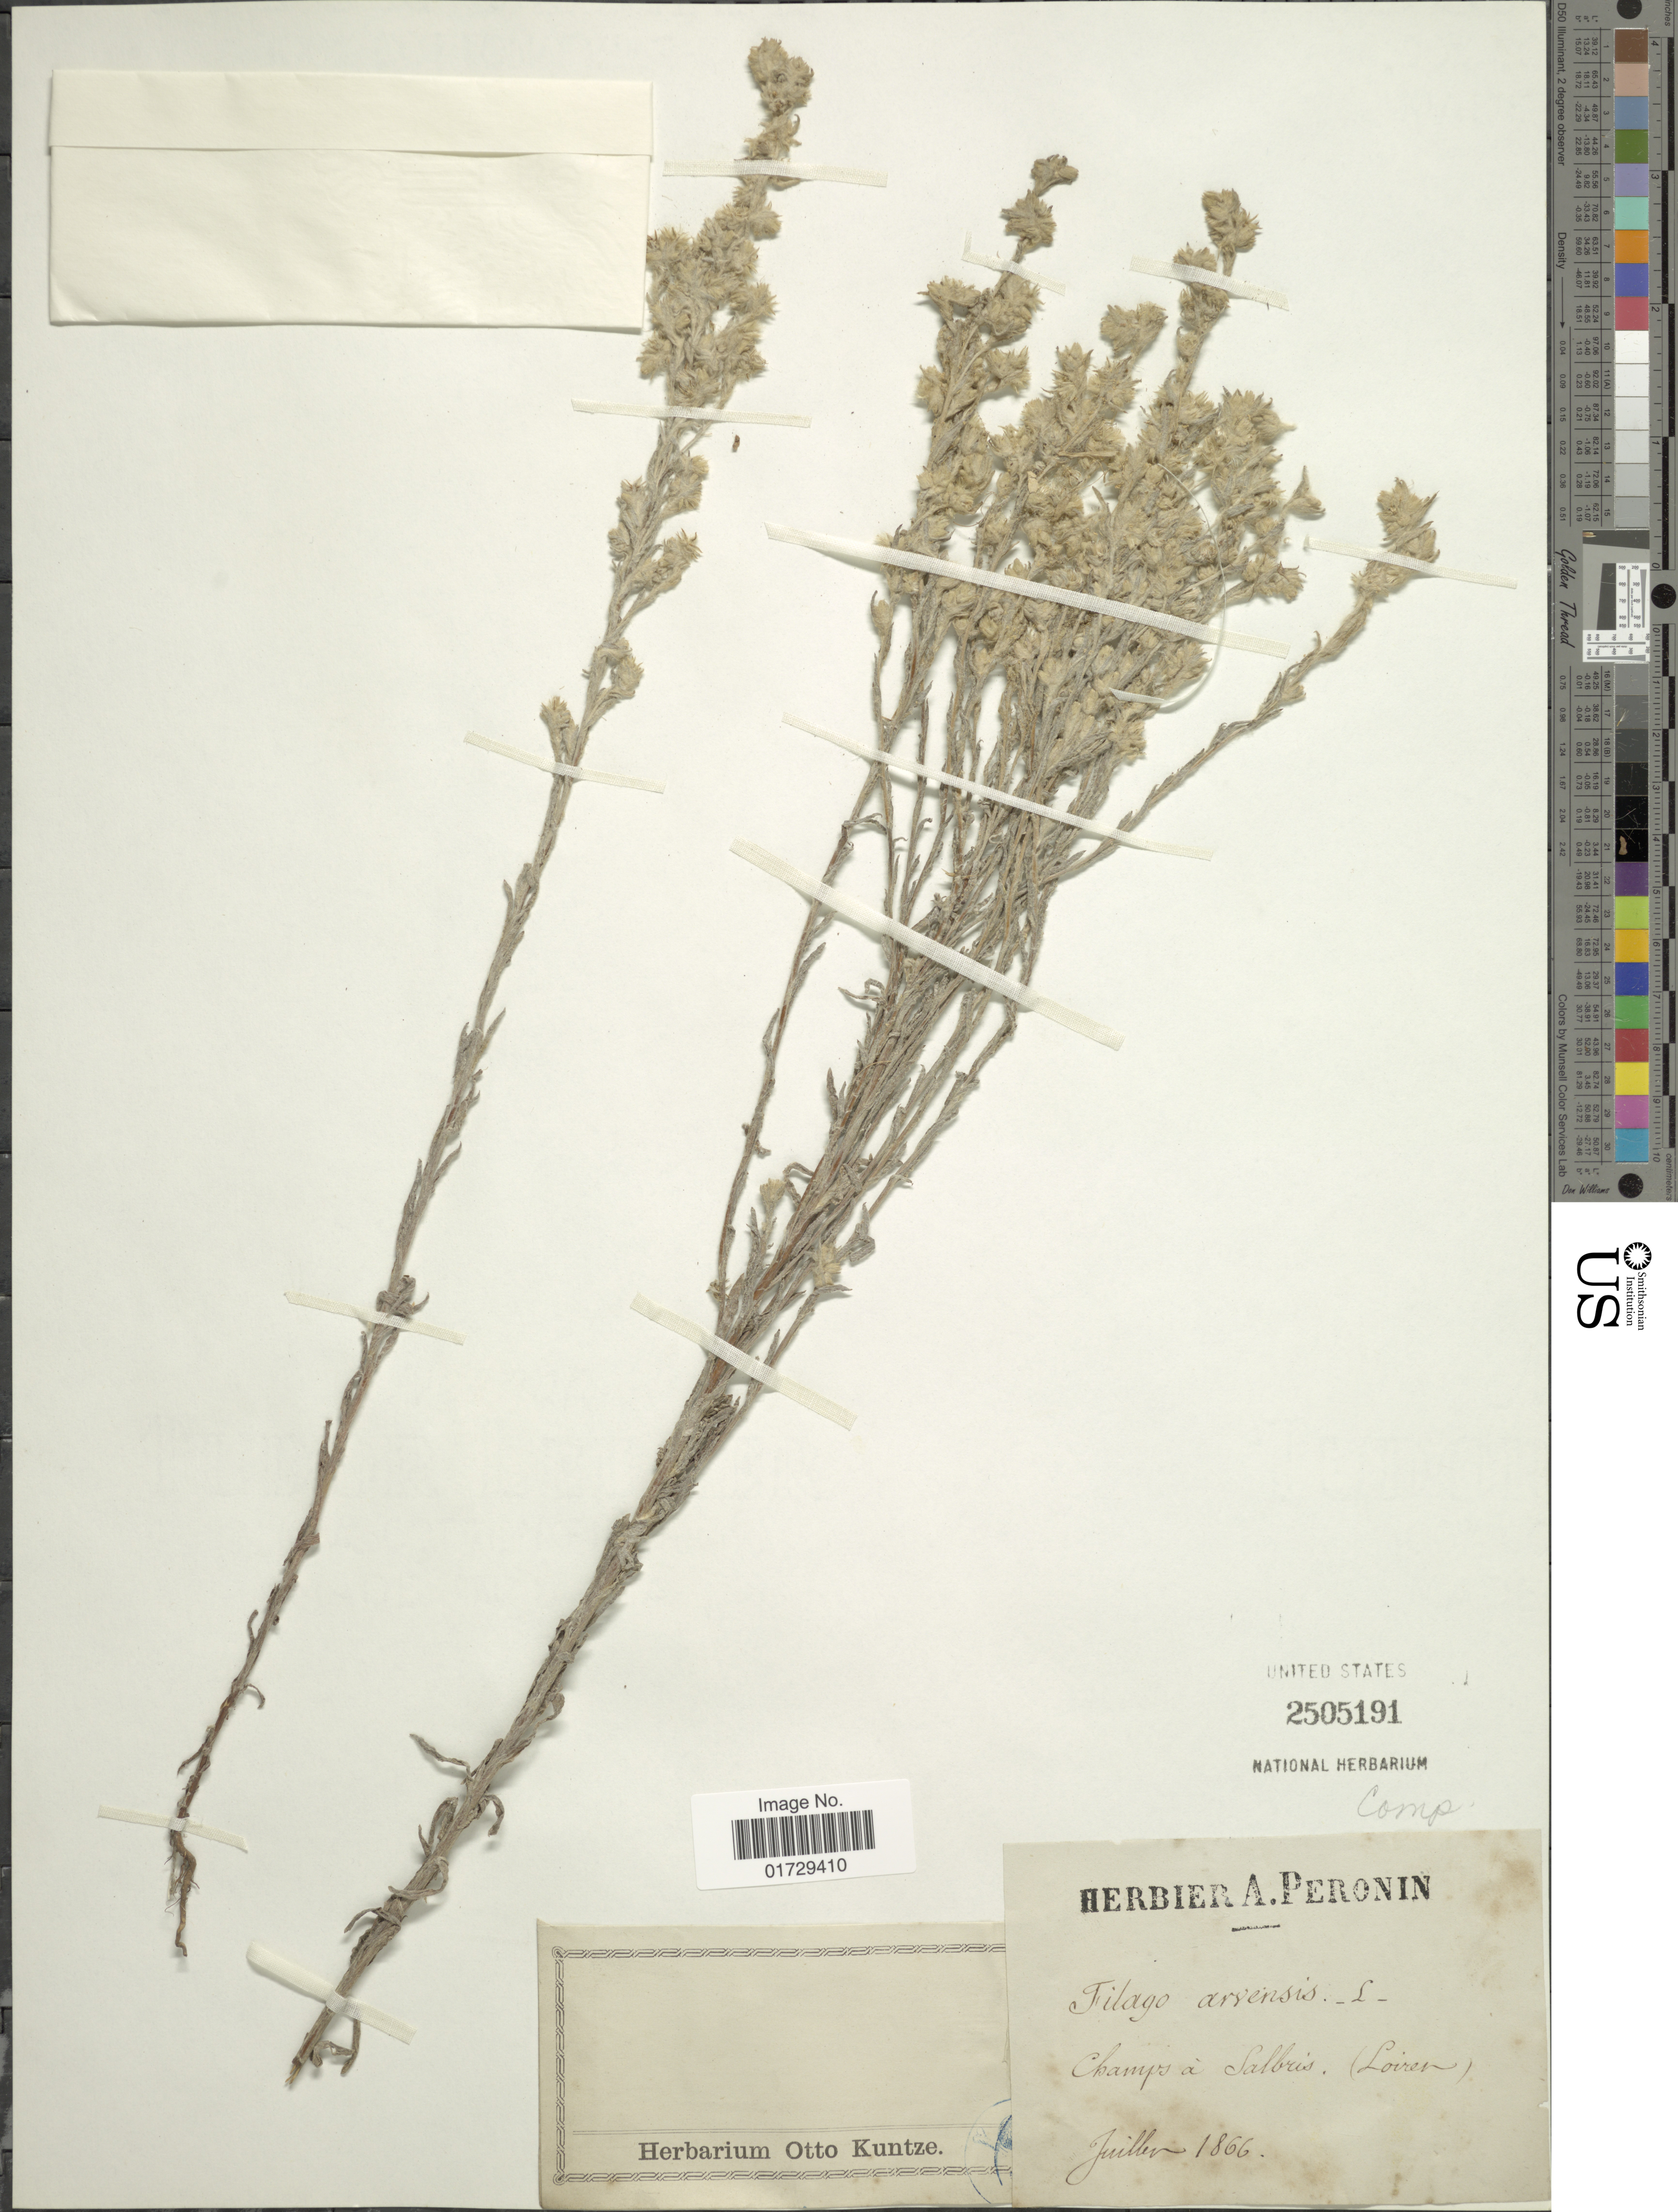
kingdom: Plantae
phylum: Tracheophyta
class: Magnoliopsida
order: Asterales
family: Asteraceae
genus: Filago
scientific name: Filago arvensis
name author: L.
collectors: ex herb. A. Peronin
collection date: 1866-07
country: France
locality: Champs a Salbris (Lovier)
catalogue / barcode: US 2505191